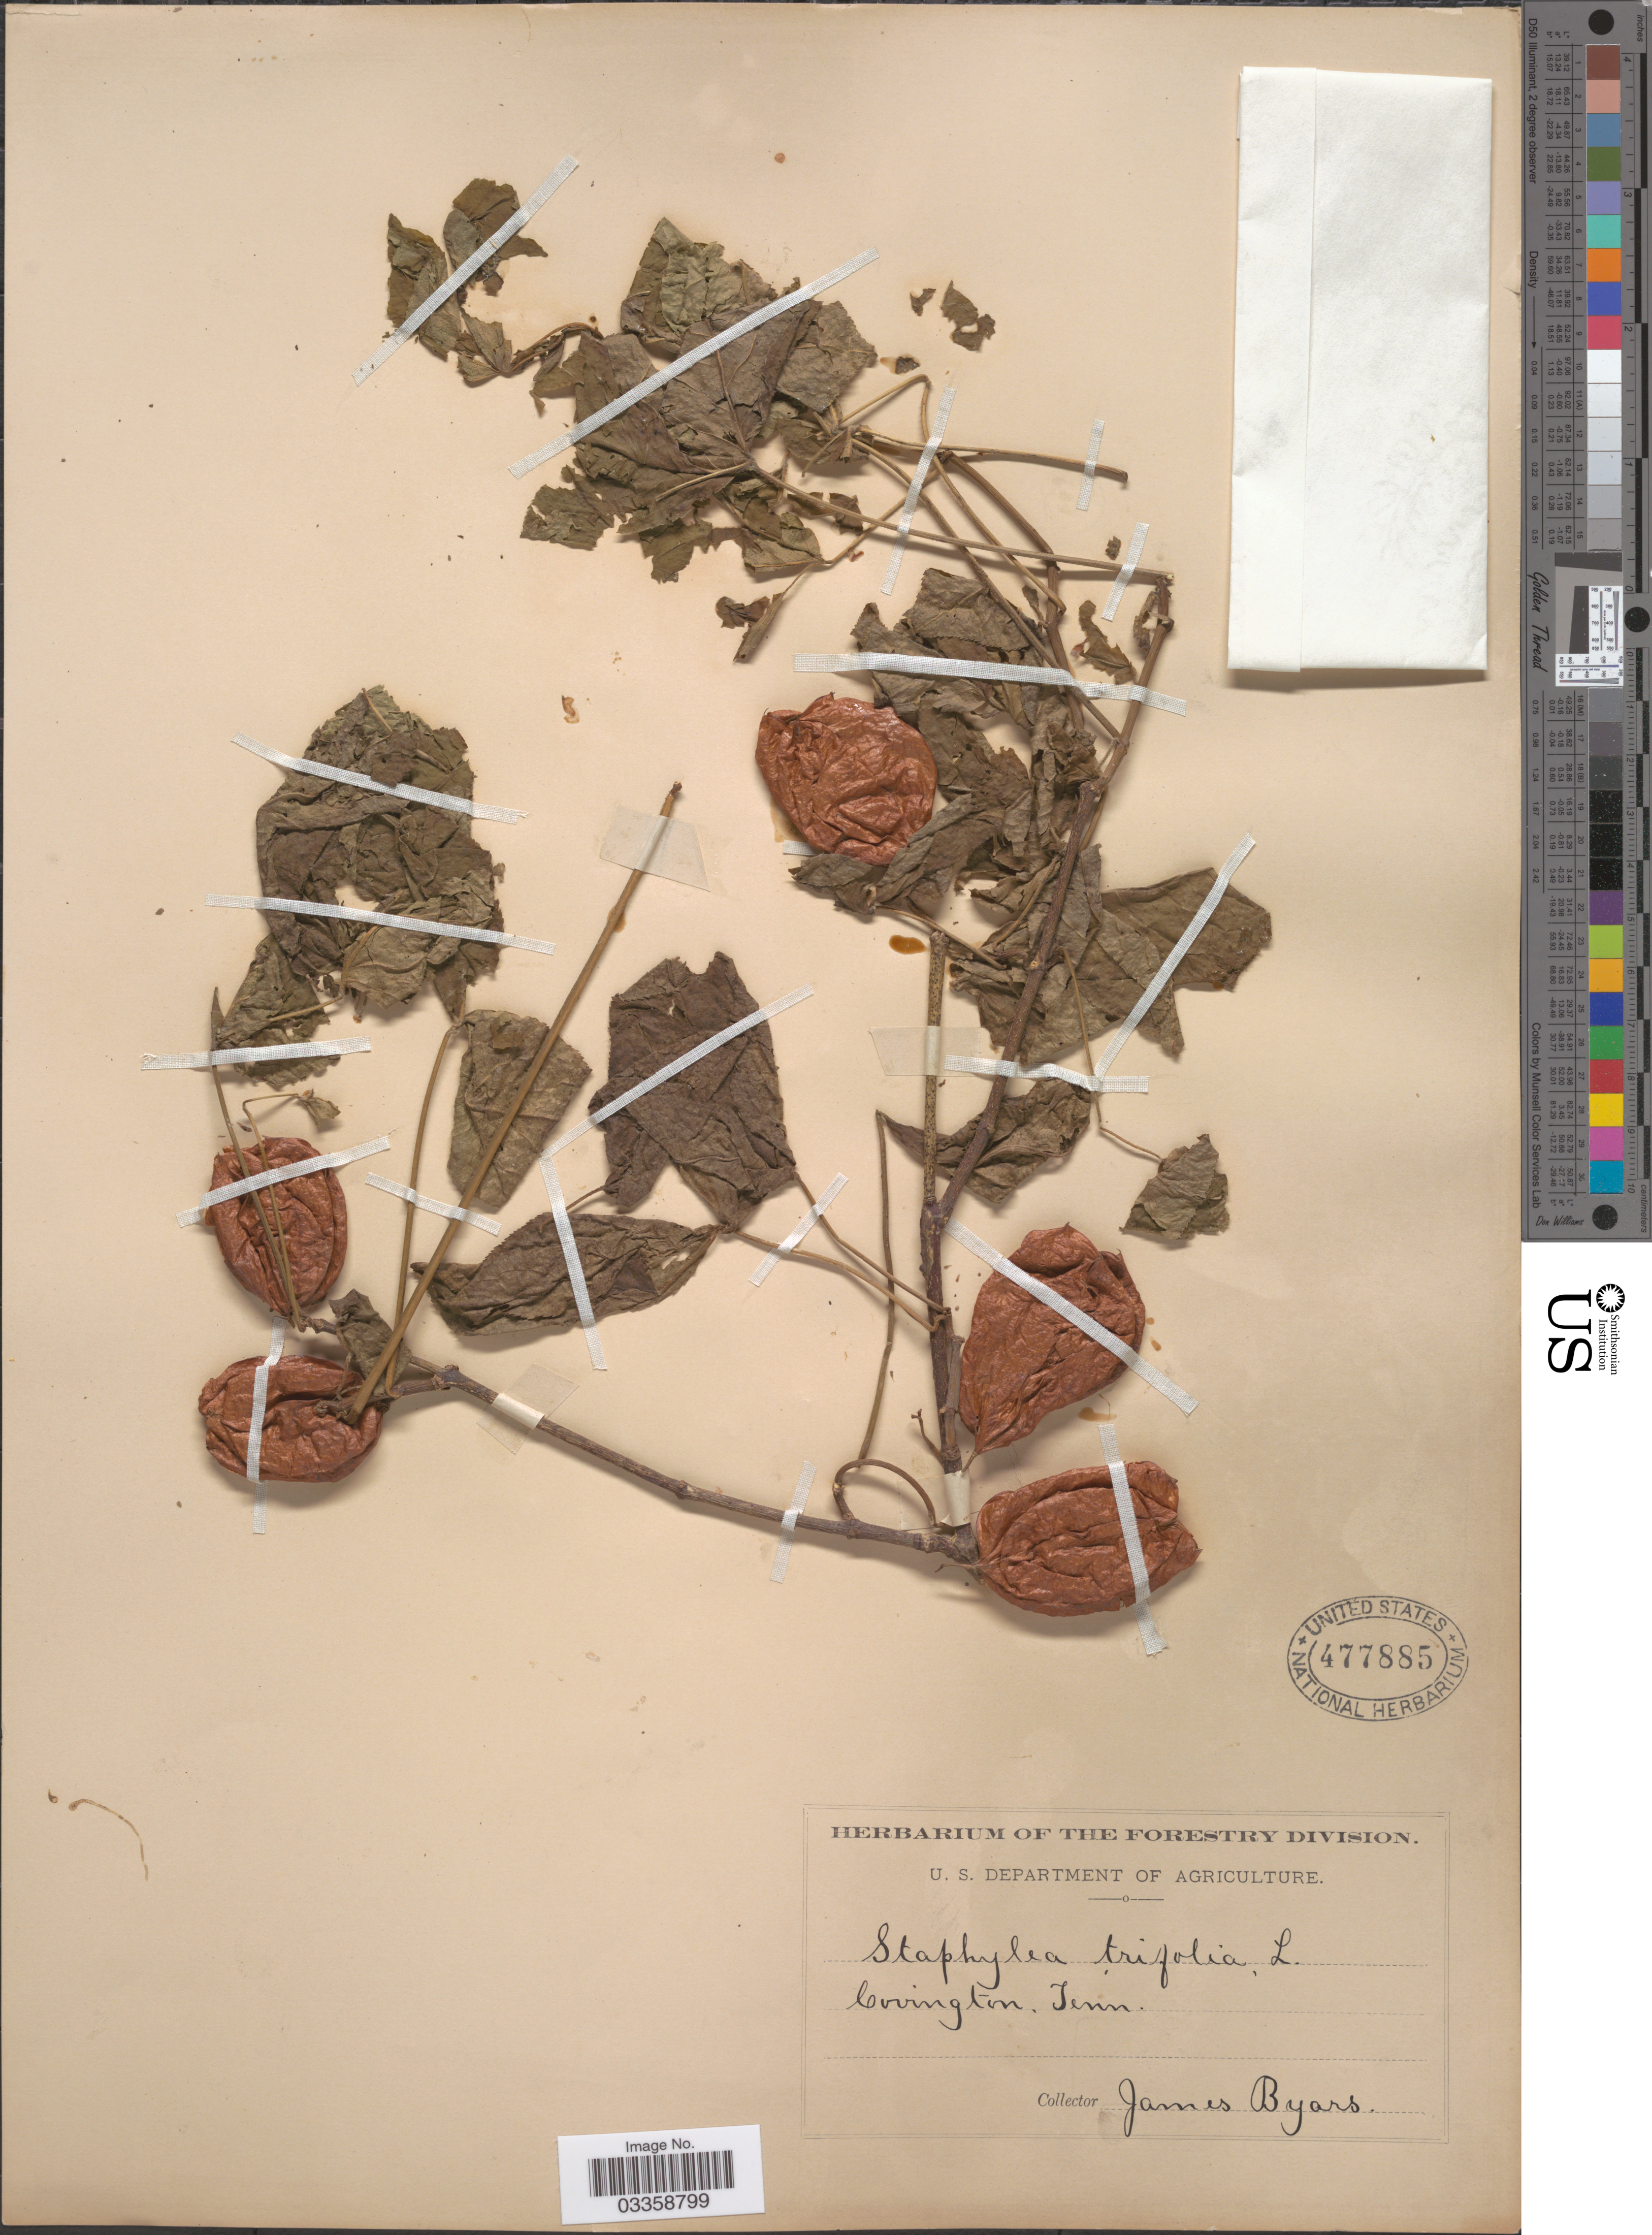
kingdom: Plantae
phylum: Tracheophyta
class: Magnoliopsida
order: Crossosomatales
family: Staphyleaceae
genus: Staphylea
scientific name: Staphylea trifolia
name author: L.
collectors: J. Byars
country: United States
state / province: Tennessee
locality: Covington.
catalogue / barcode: US 477885